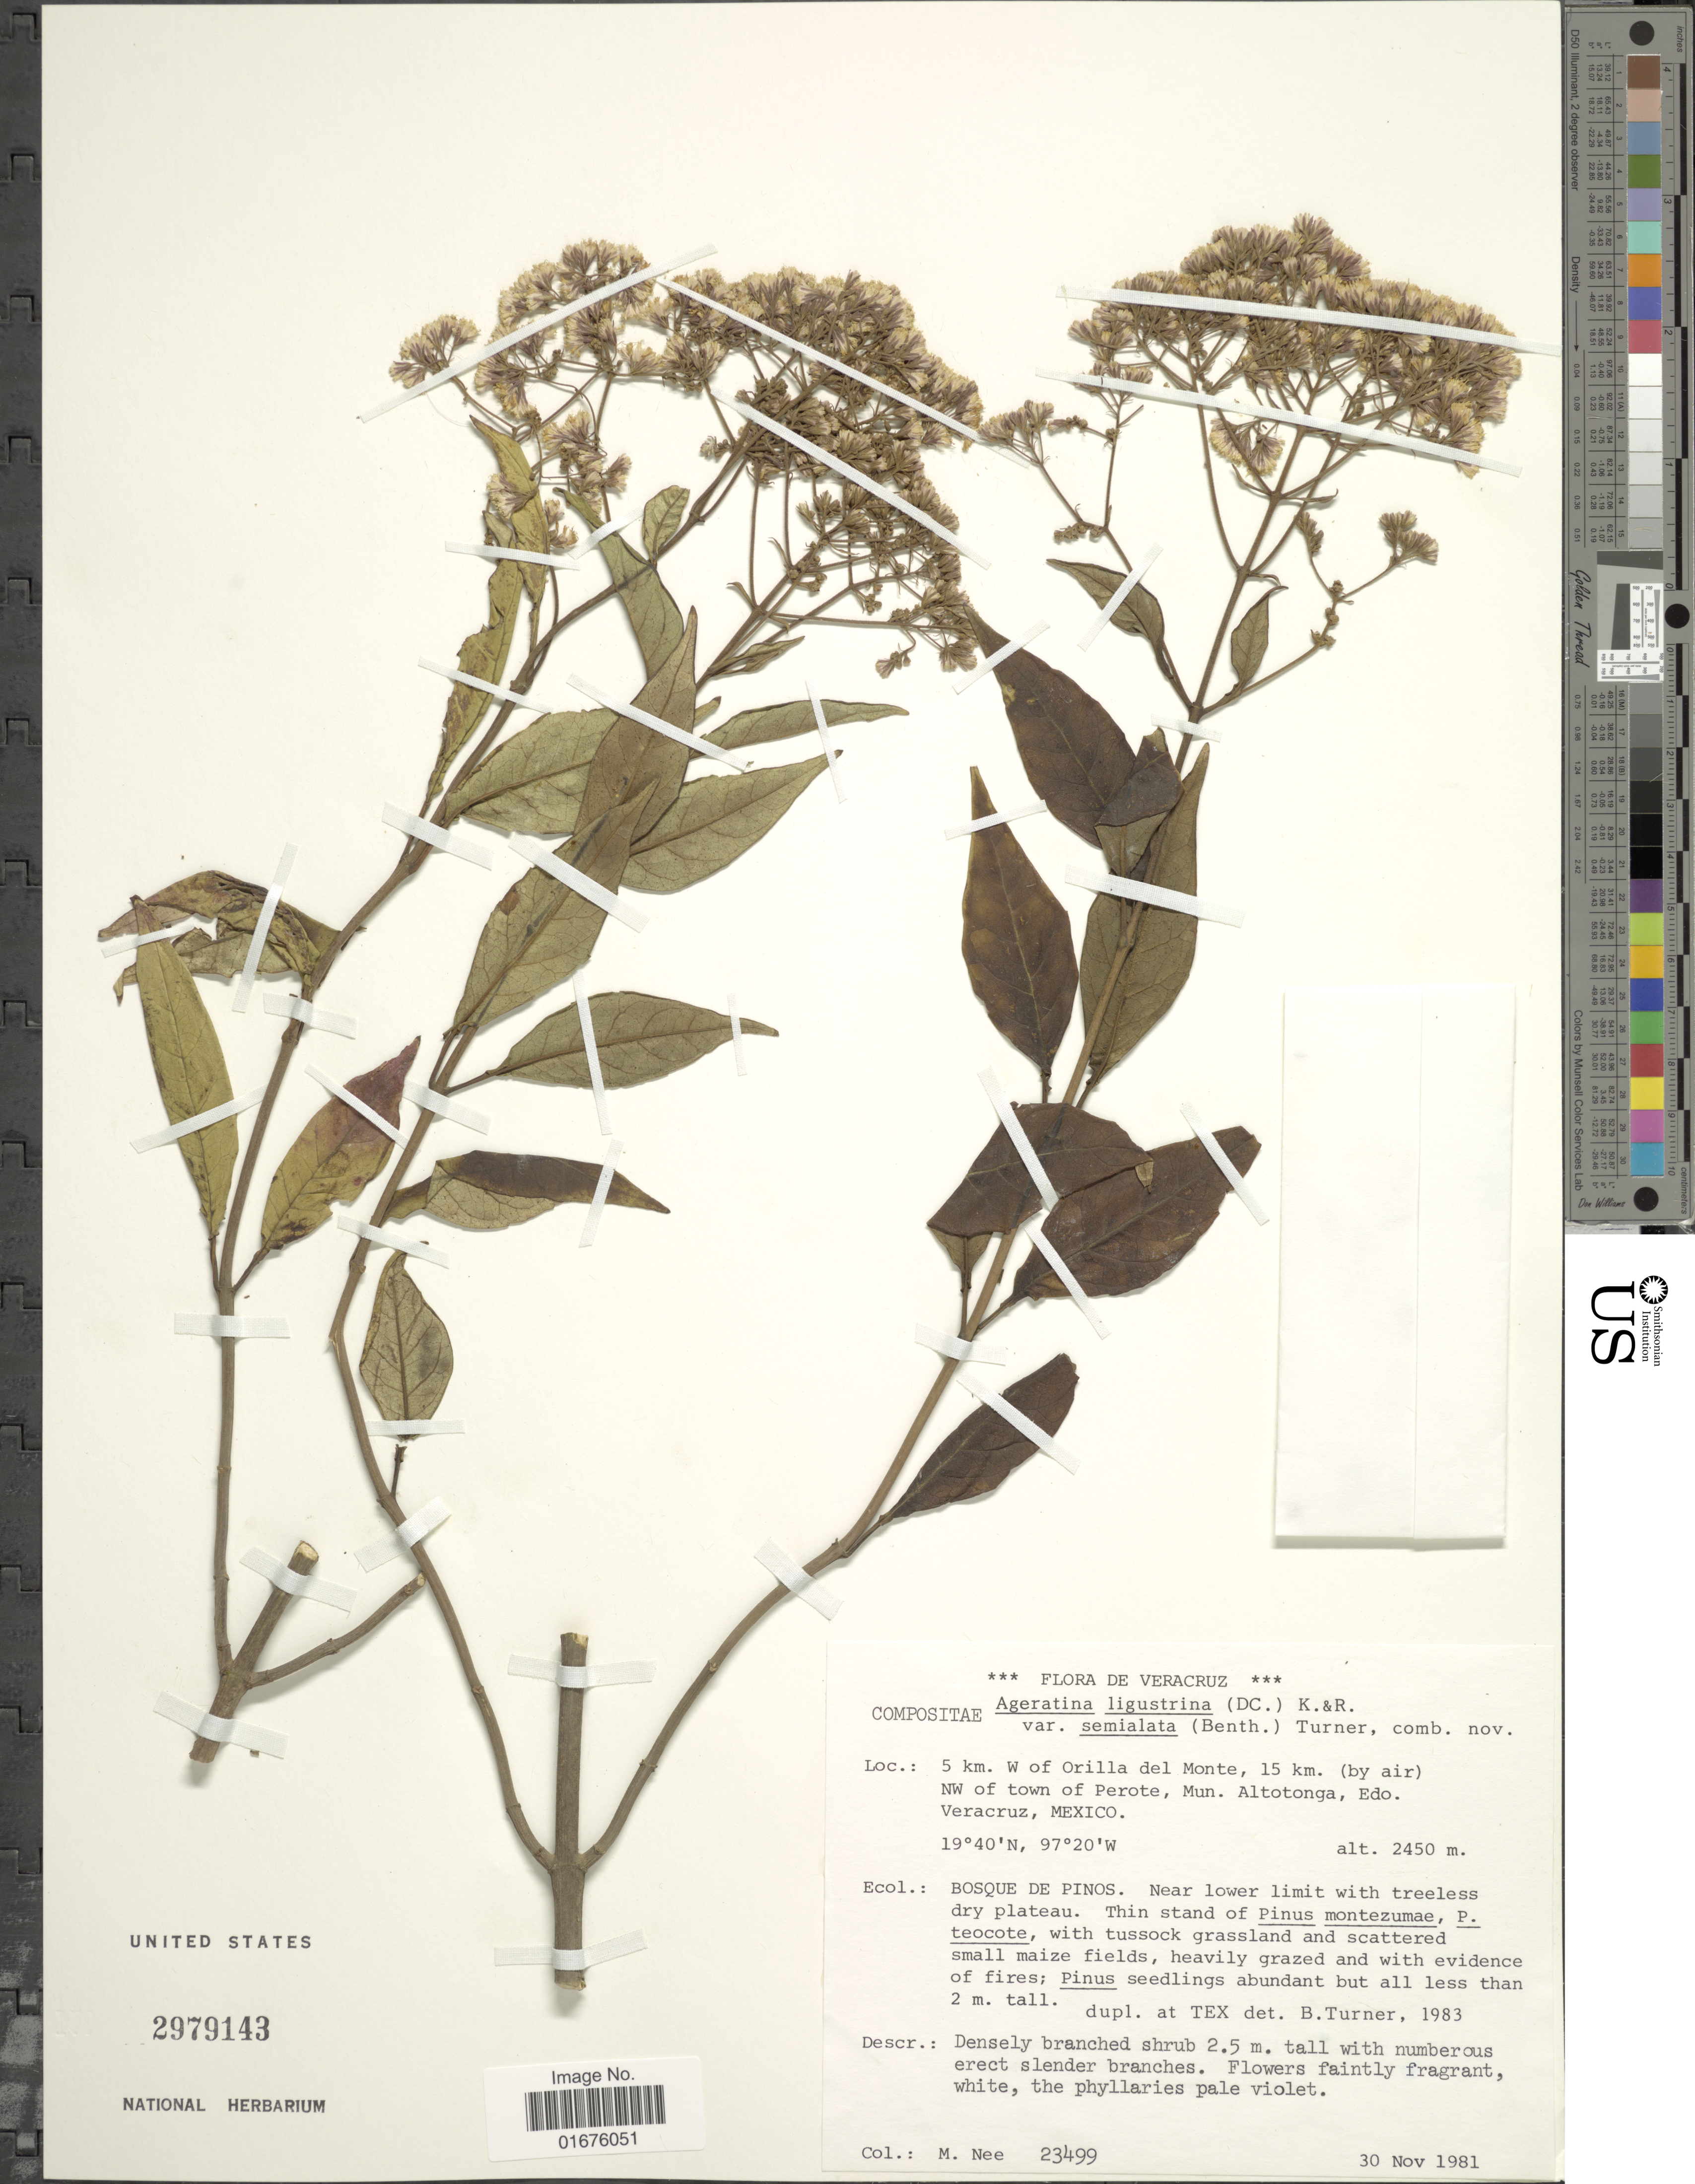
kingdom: Plantae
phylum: Tracheophyta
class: Magnoliopsida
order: Asterales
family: Asteraceae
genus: Ageratina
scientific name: Ageratina ligustrina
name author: (DC.) R.M. King & H. Rob.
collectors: M. Nee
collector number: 23499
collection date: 1981-11-30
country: Mexico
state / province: Veracruz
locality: Veracruz, 5 km. W of Orilla del Monte, 15 km. (by air) NW of town of Perote, Mun. Altotonga. Bosque de Pinos, near lower limit with treeless dry plateau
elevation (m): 2450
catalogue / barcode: US 2979143